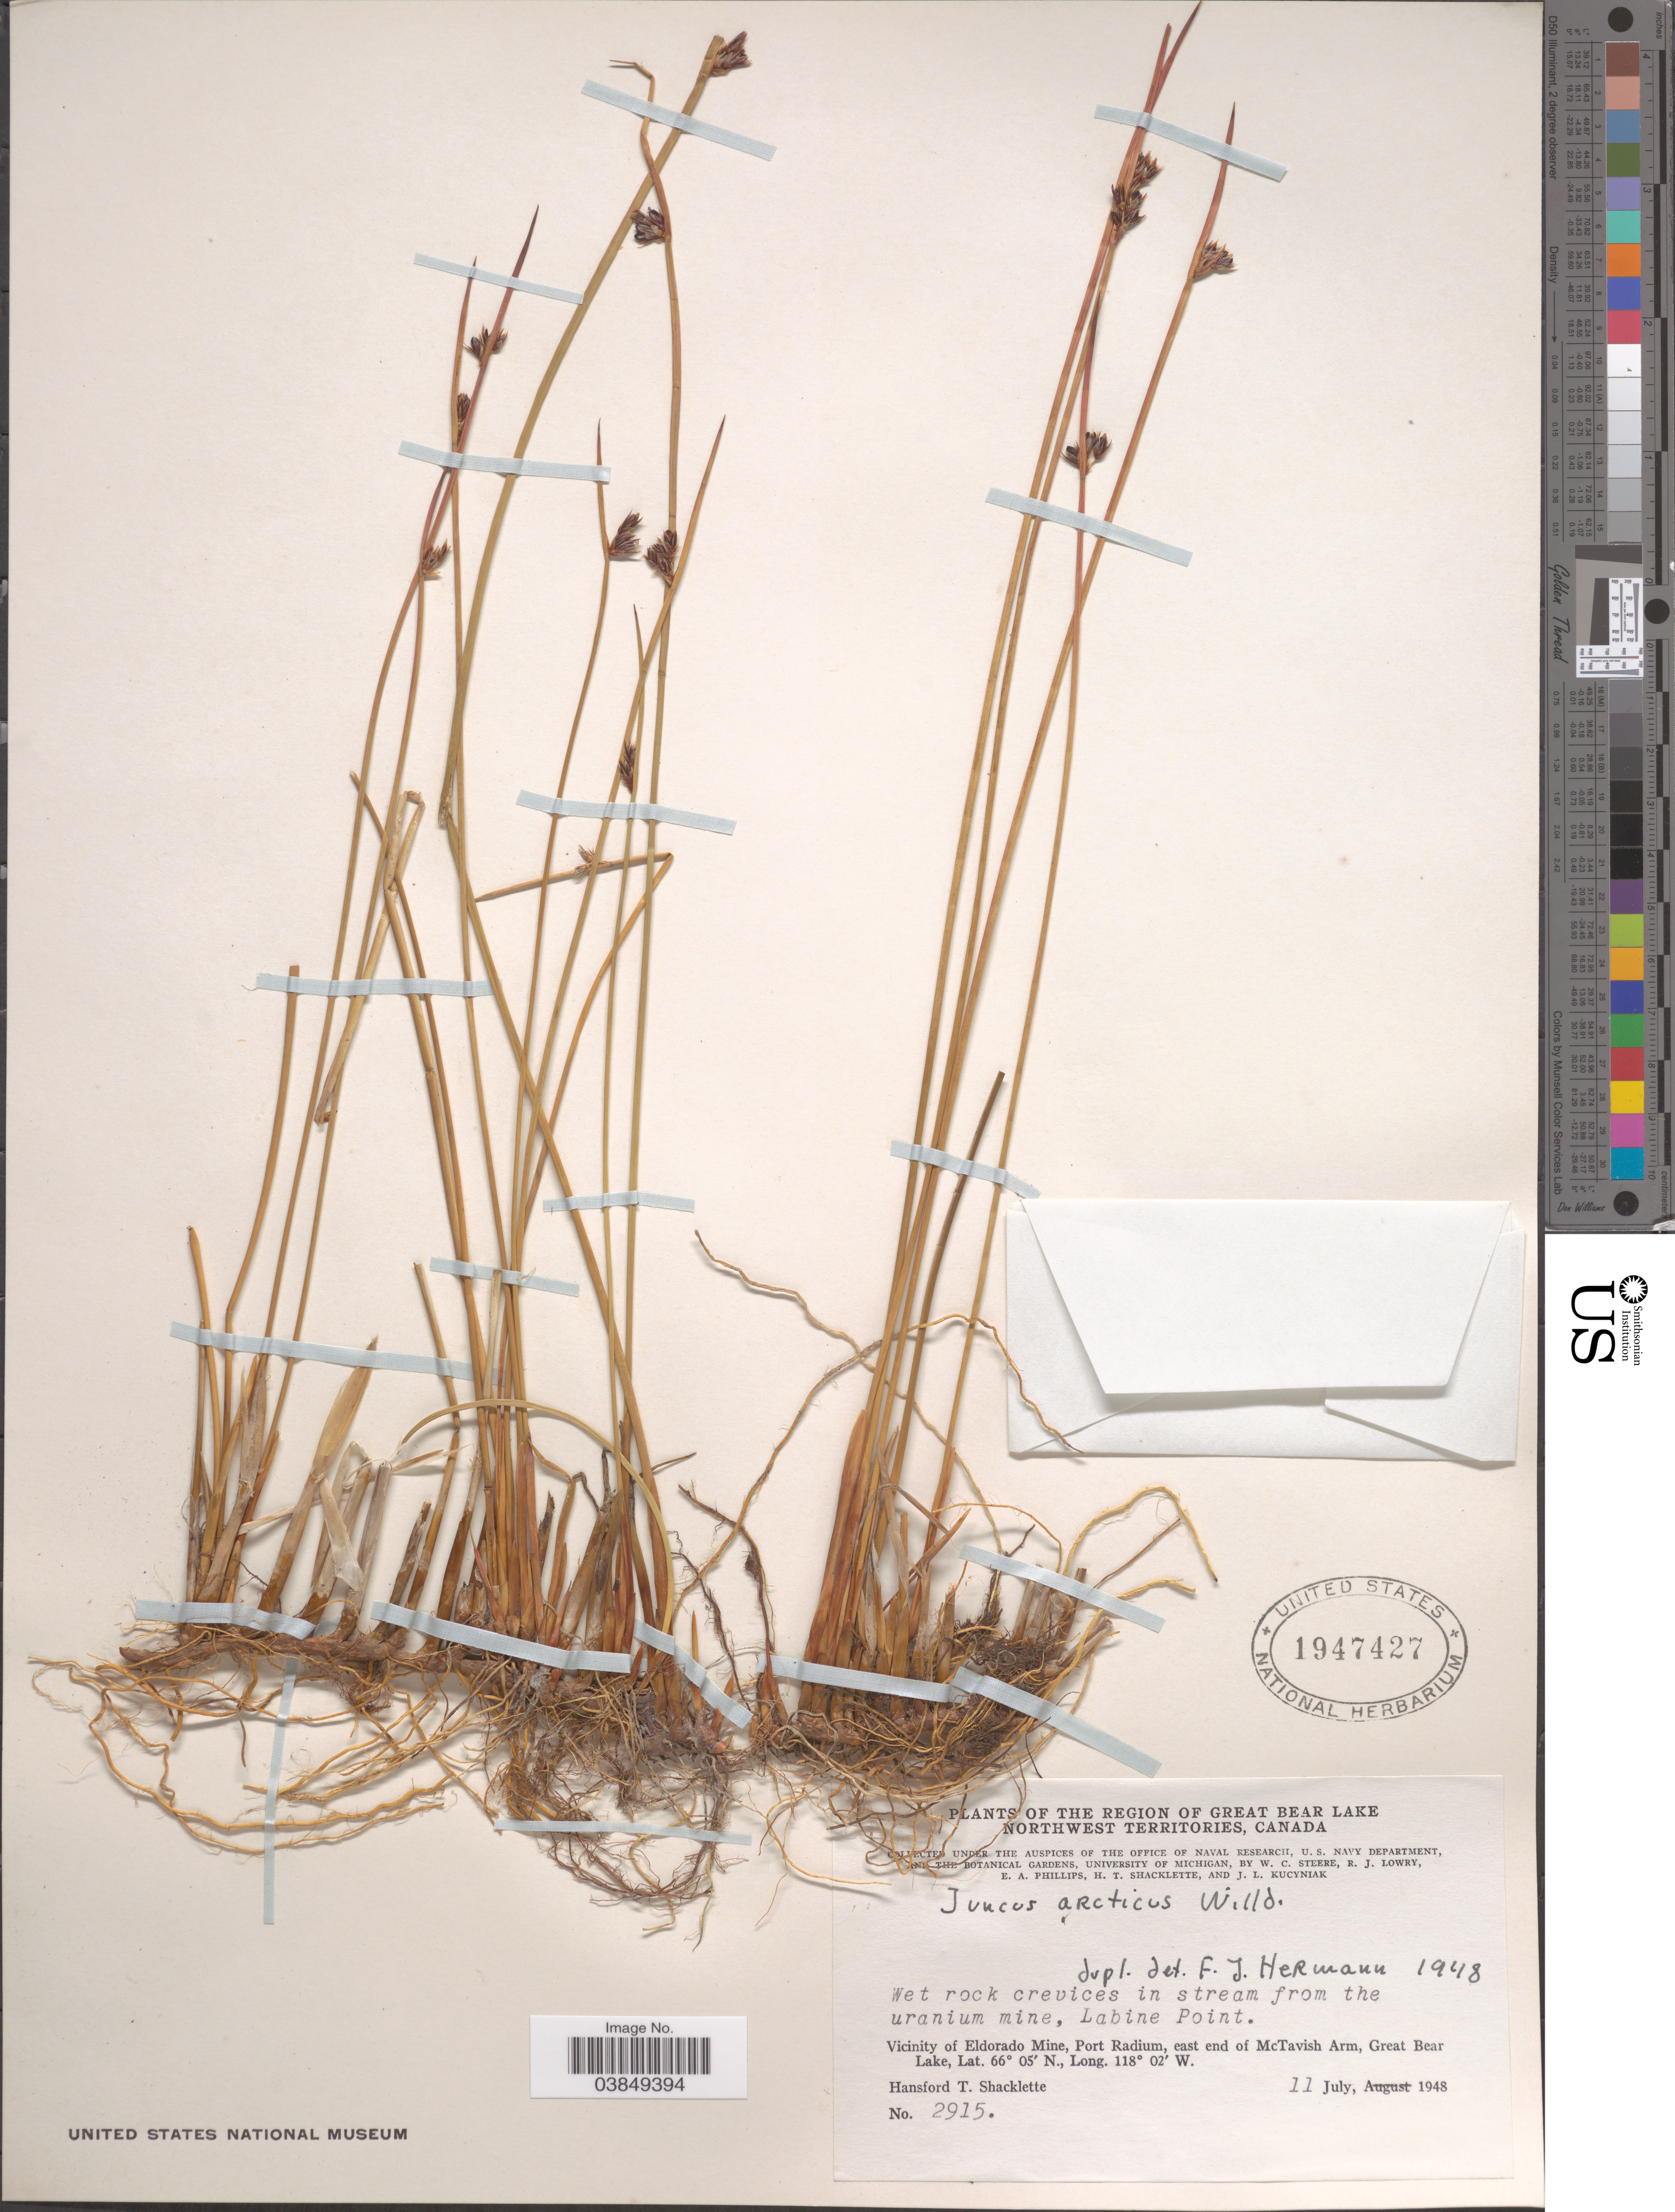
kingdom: Plantae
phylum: Tracheophyta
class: Liliopsida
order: Poales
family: Juncaceae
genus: Juncus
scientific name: Juncus arcticus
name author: Willd.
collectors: H. Shacklette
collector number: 2915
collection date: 1948-07-11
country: Canada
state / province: Northwest Territories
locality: Region of Great Bear Lake. In stream from the uranium mine, Labine Point. Vicinity of Eldorado Mine, Port Radium, east end of McTavish Arm, Great Bear Lake.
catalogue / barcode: US 1947427